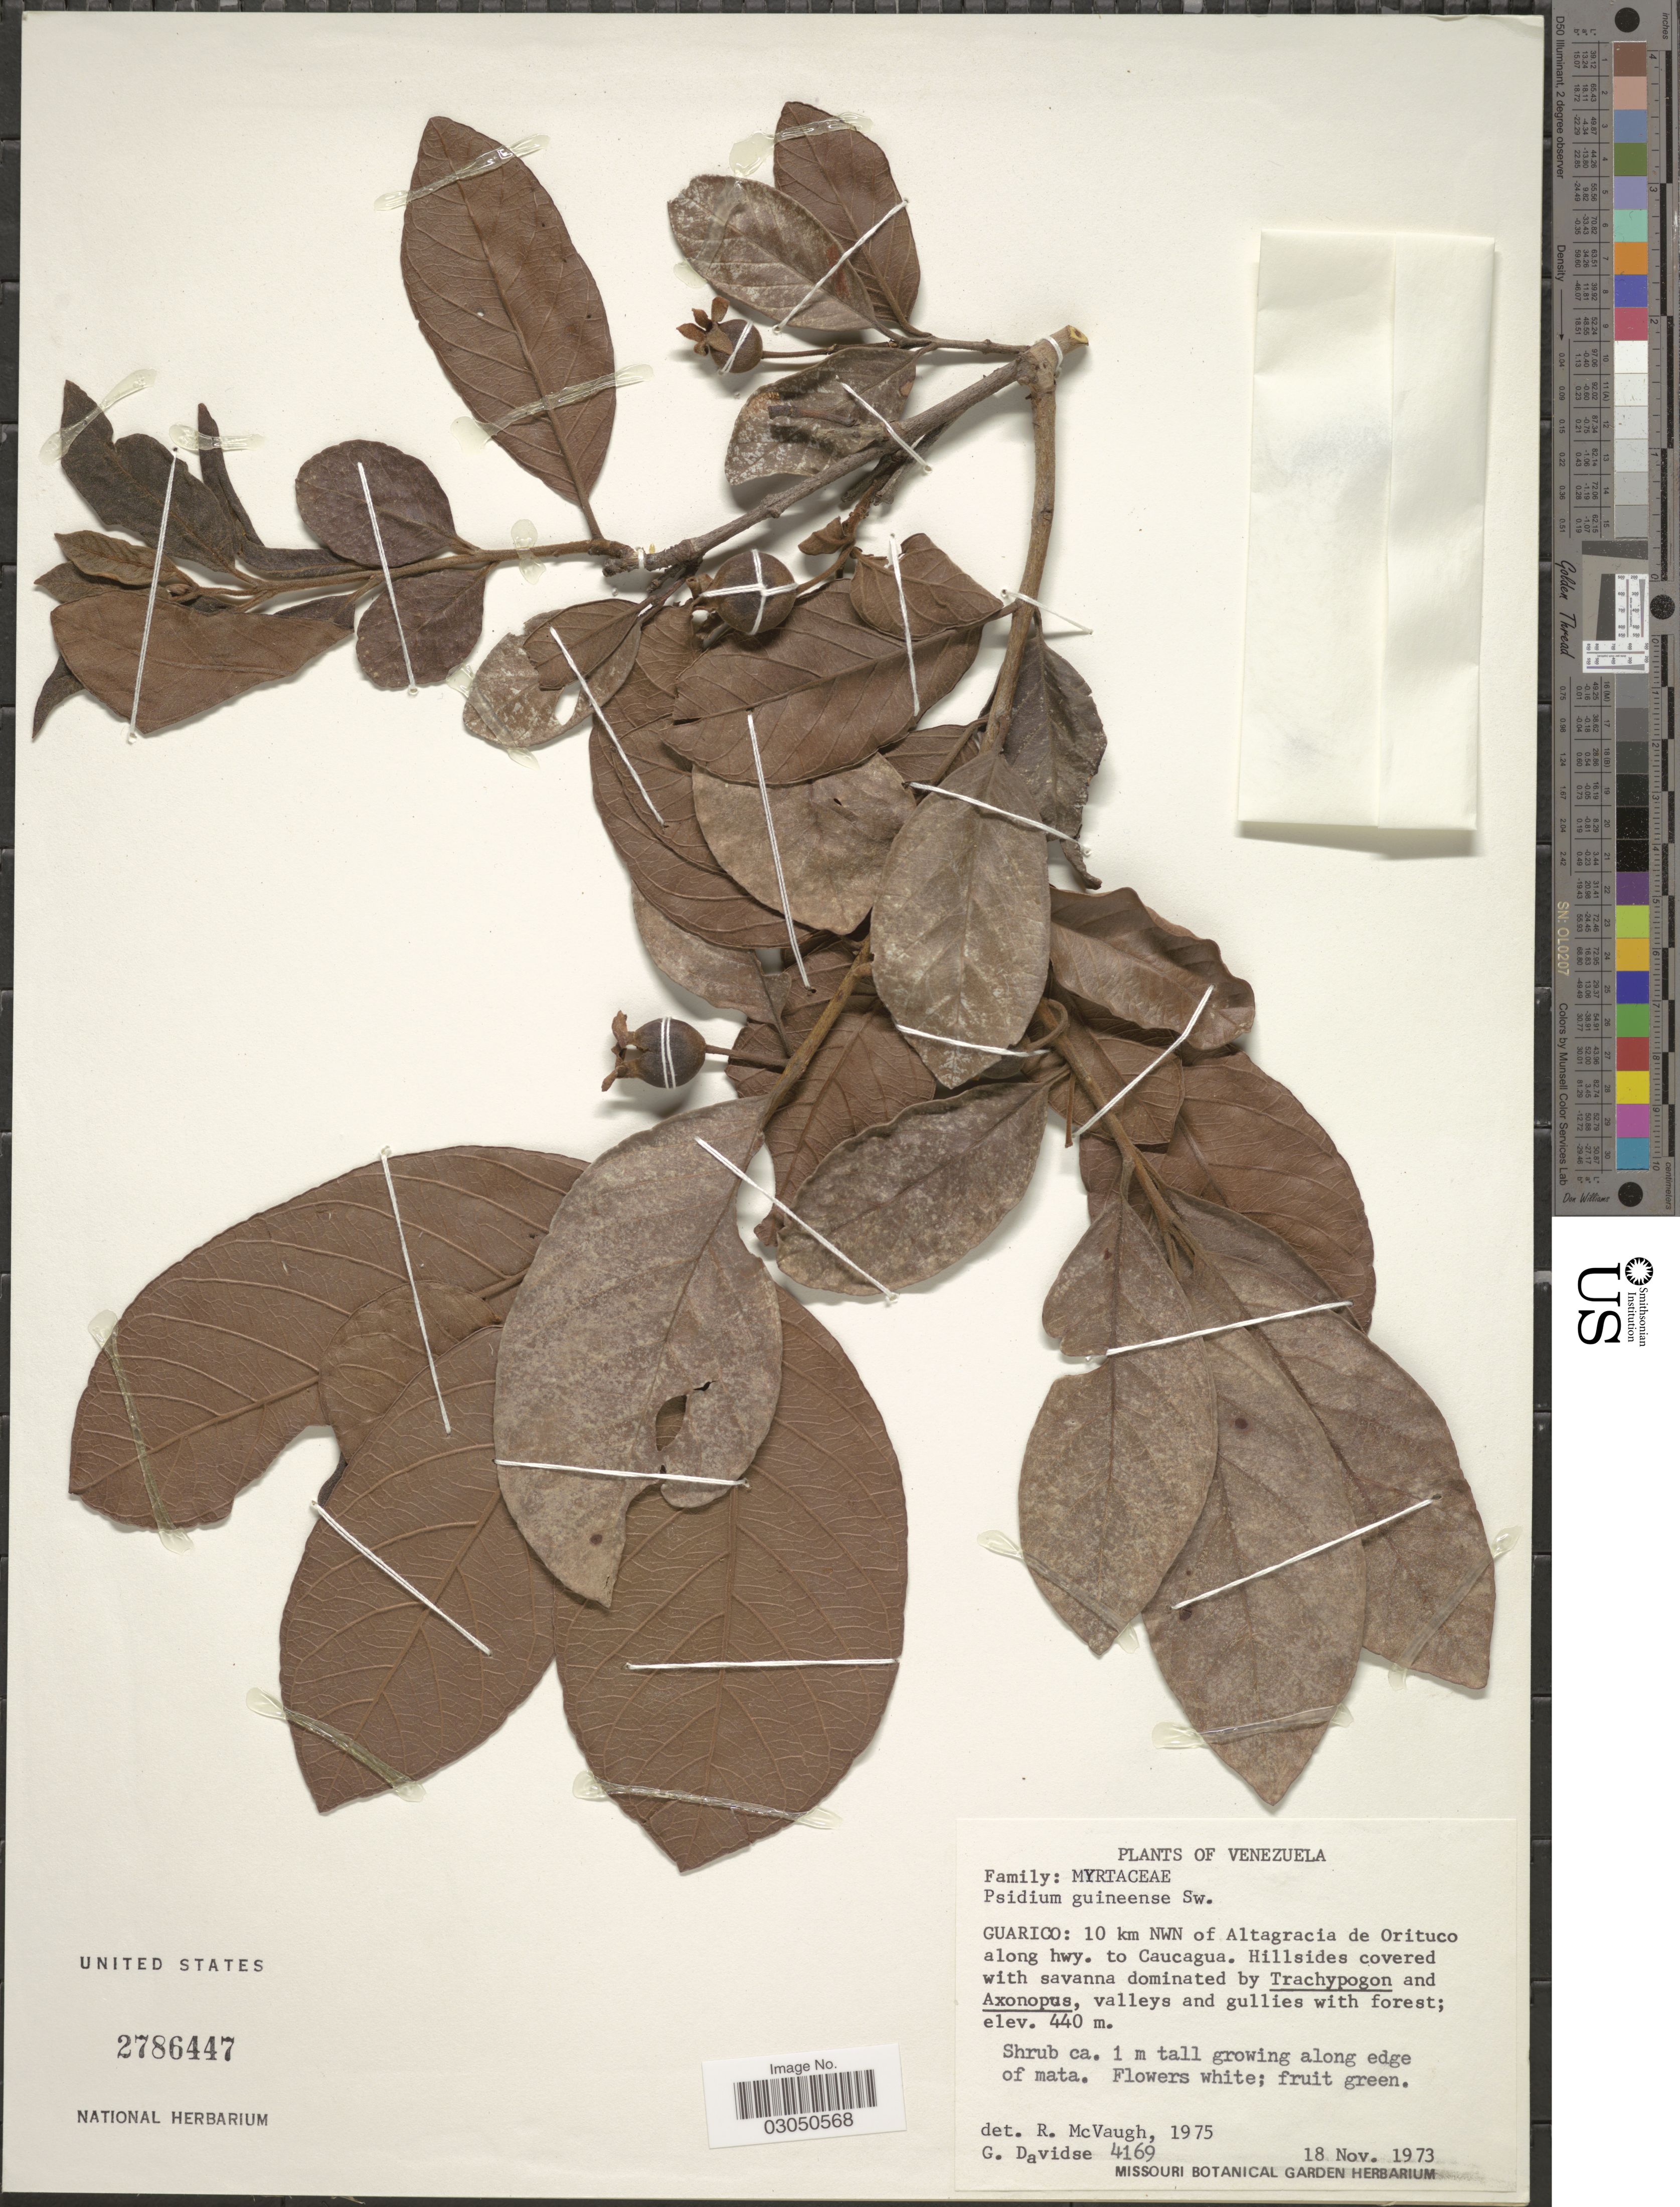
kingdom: Plantae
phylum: Tracheophyta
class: Magnoliopsida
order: Myrtales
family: Myrtaceae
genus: Psidium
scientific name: Psidium guineense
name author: Sw.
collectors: G. Davidse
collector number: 4169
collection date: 1973-11-18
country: Venezuela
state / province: Guárico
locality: Guarico: 10 km NWN of Altagracia de Orituco along hwy. to Caucagua.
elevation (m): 440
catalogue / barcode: US 2786447